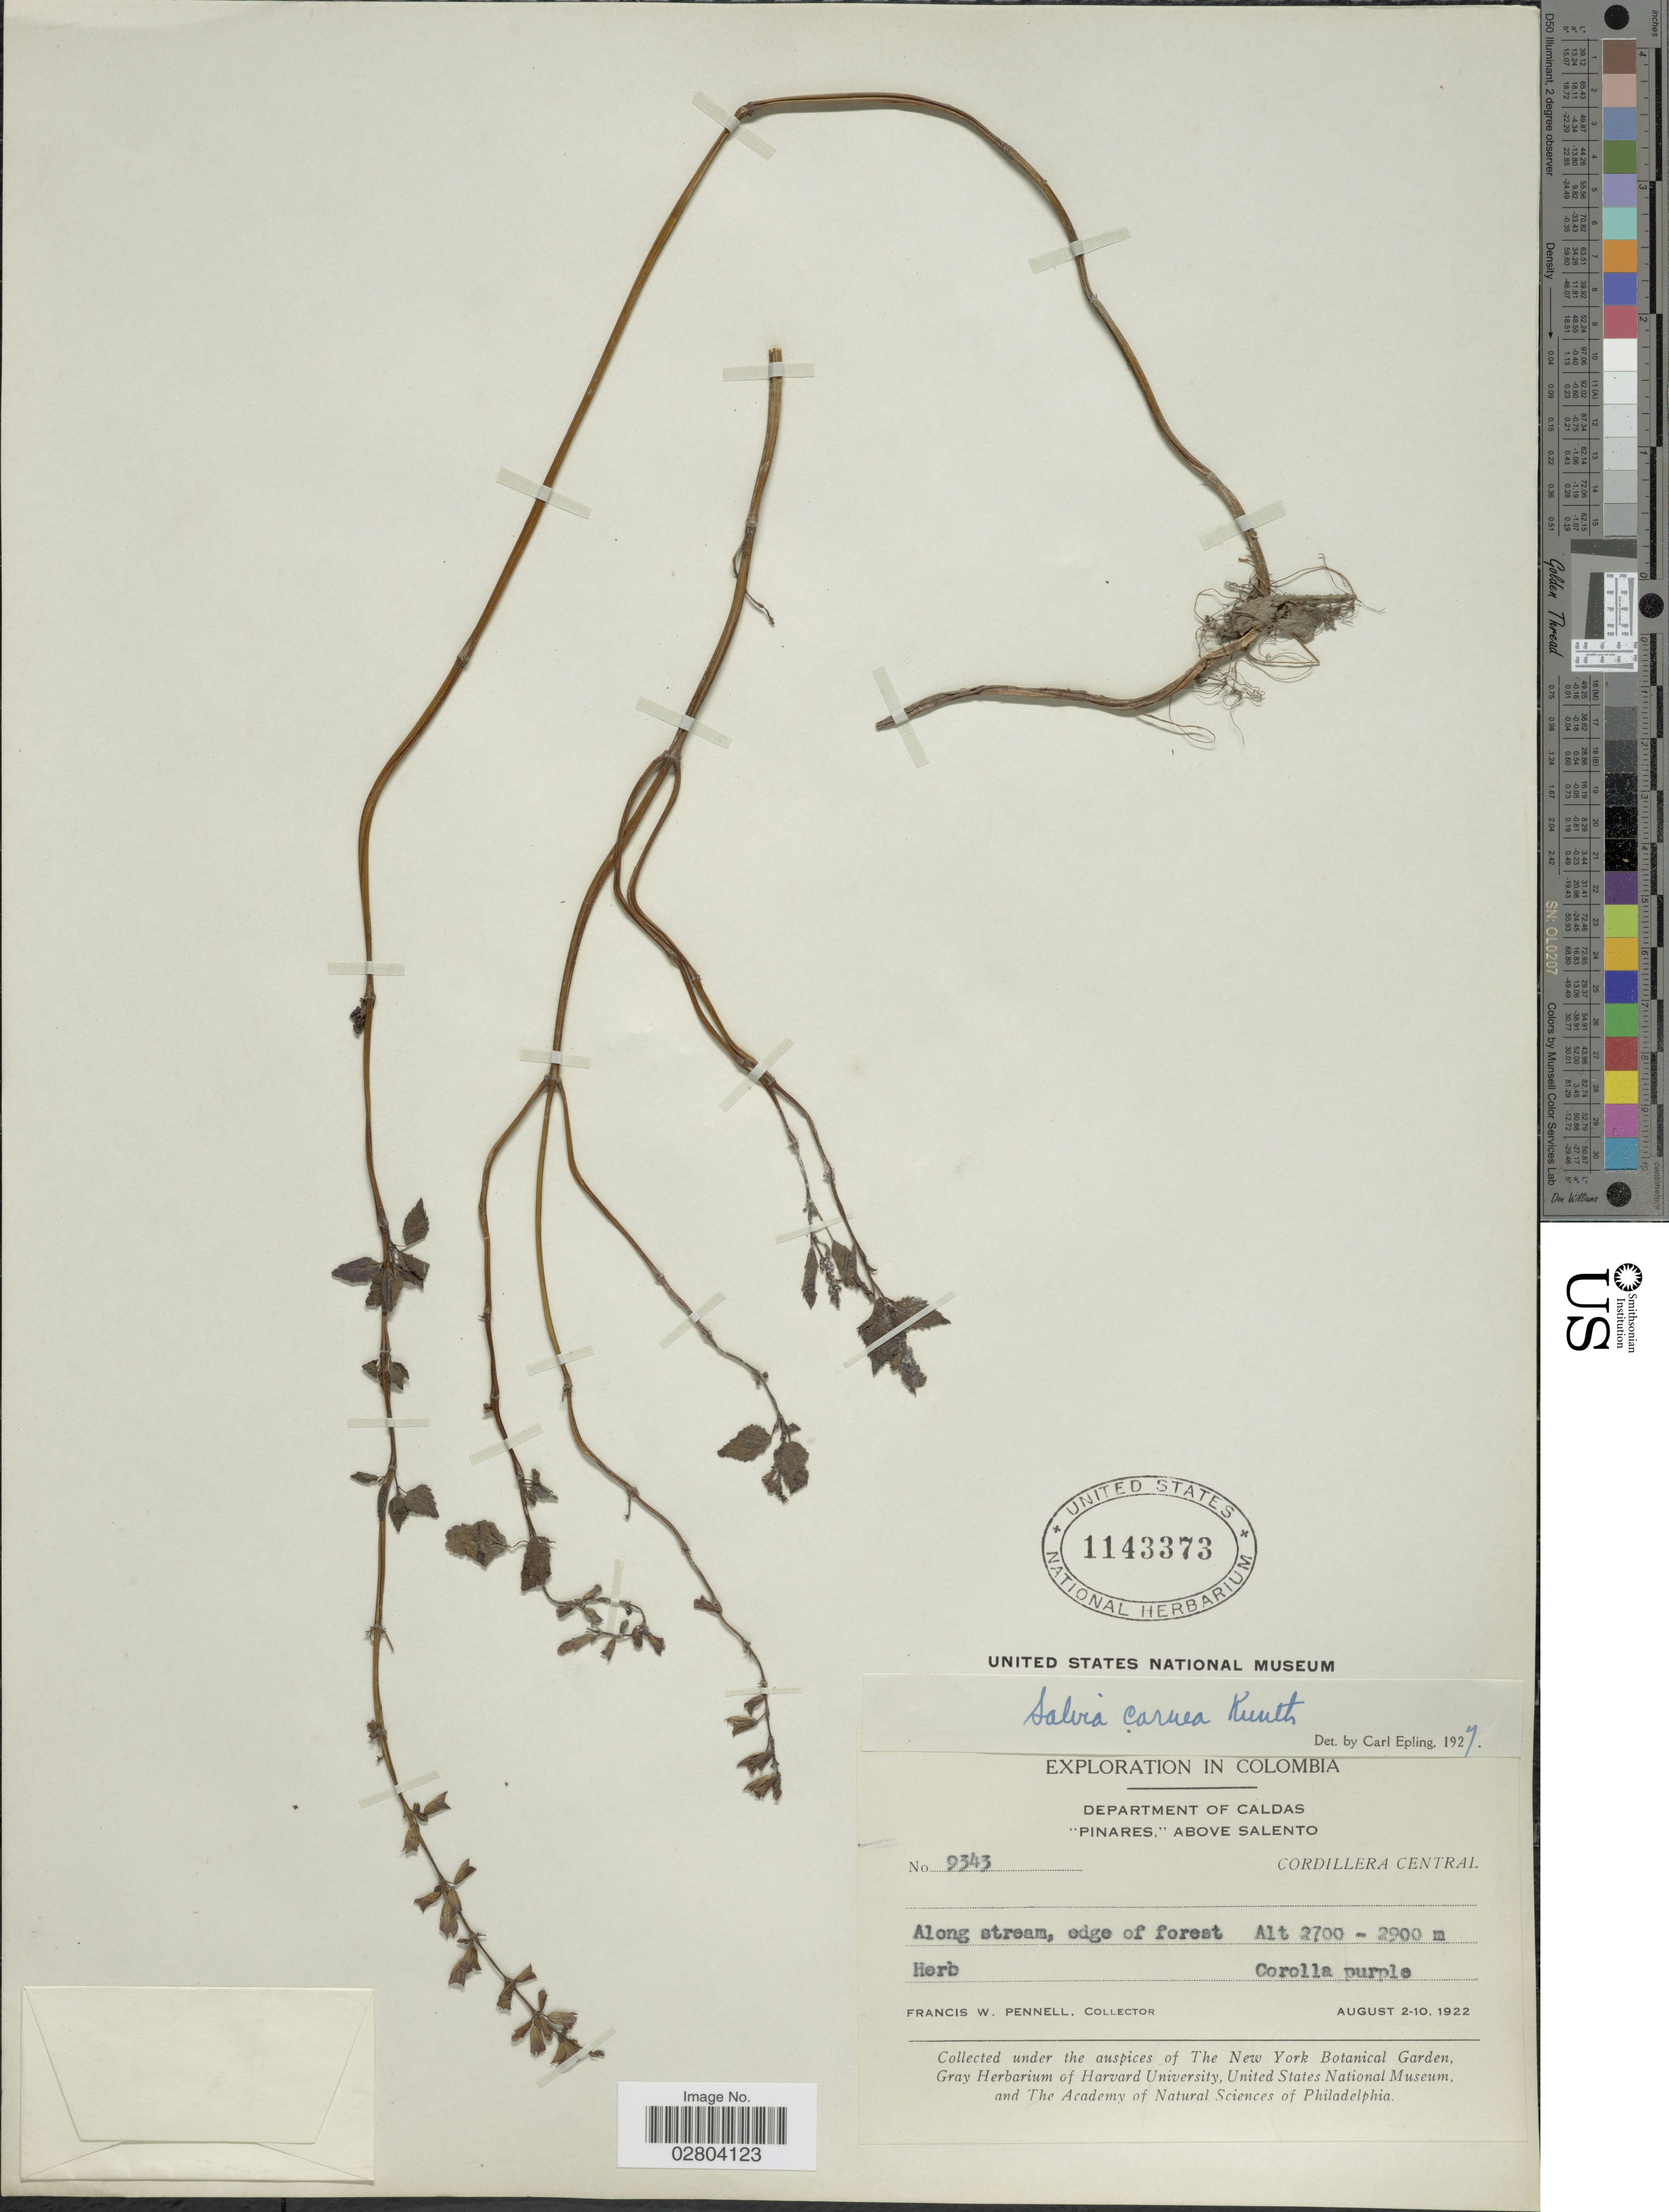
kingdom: Plantae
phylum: Tracheophyta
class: Magnoliopsida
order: Lamiales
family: Lamiaceae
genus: Salvia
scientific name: Salvia carnea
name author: Kunth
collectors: F. W. Pennell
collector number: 9343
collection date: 1922-08-02/1922-08-10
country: Colombia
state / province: Caldas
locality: Department of Caldas. "Pinares." above Salento. Cordillera Central.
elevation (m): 2700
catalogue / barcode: US 1143373